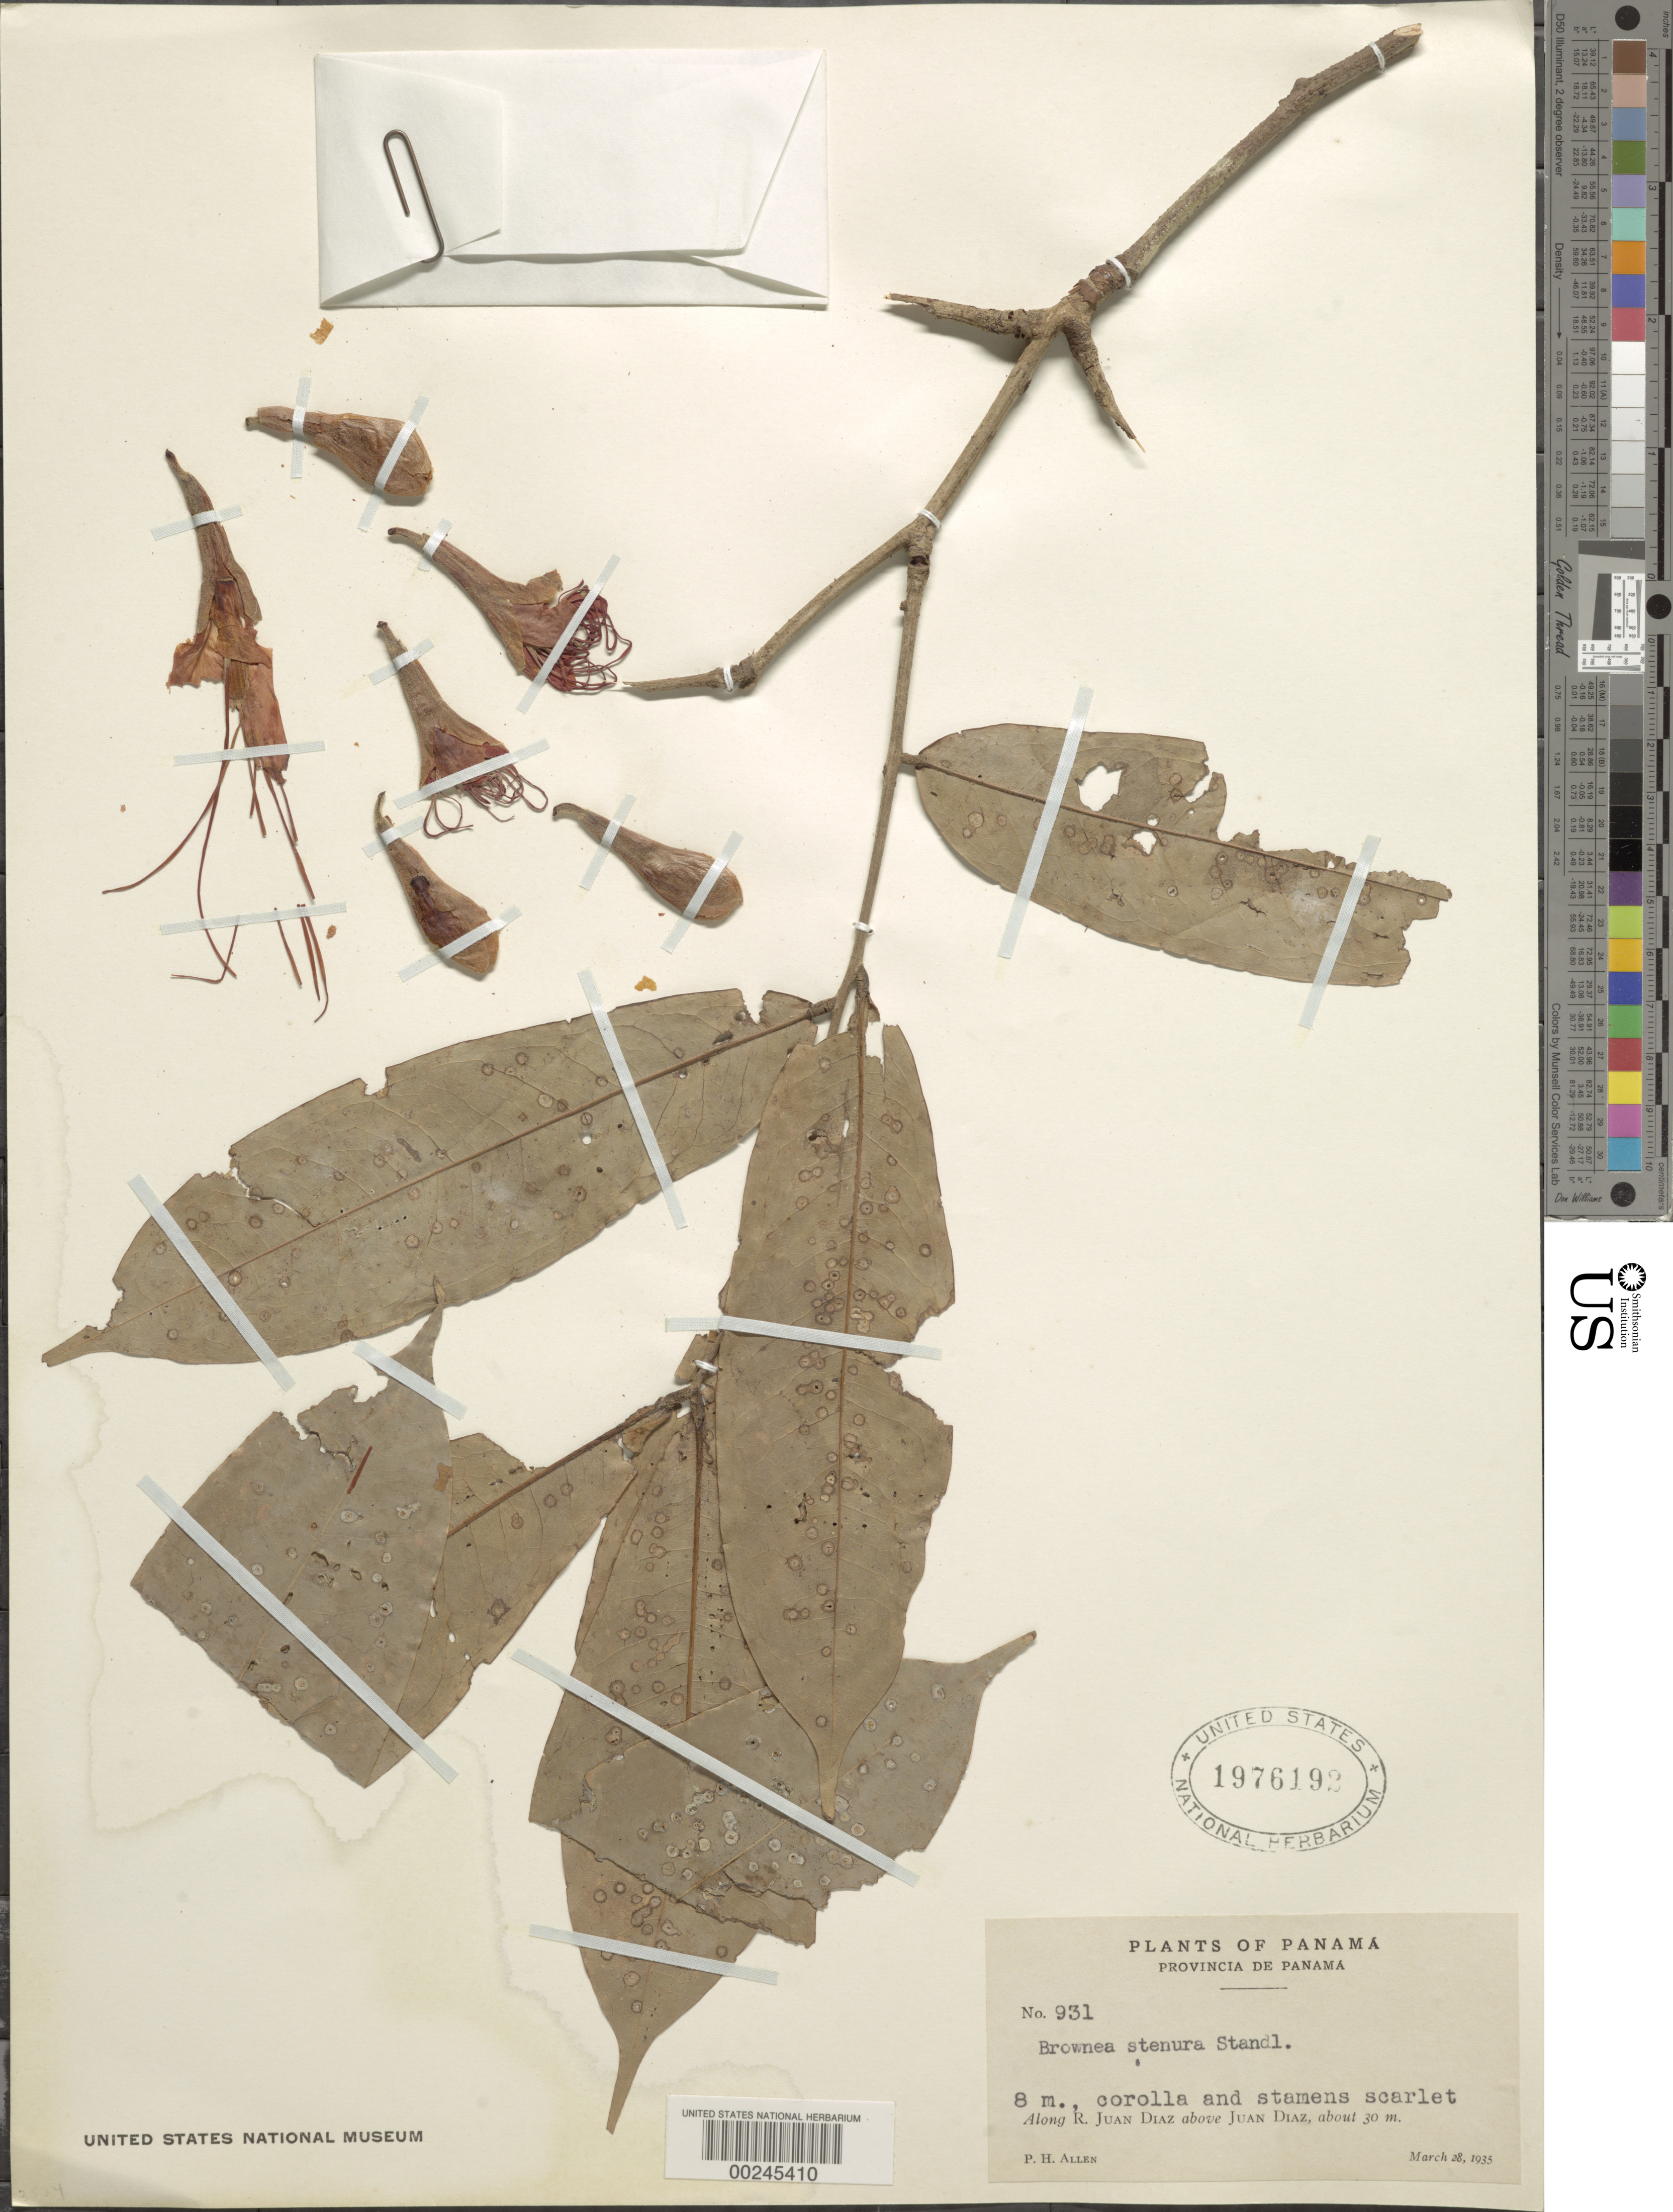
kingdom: Plantae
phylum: Tracheophyta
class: Magnoliopsida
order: Fabales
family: Fabaceae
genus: Brownea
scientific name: Brownea stenura Standl., ined.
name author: Standl.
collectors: P. H. Allen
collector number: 931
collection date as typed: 28 Mar 1935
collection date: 1935-03-28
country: Panama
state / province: Panamá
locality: Along Rio Juan Diaz above Juan Diaz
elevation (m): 30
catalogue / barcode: US 1976192